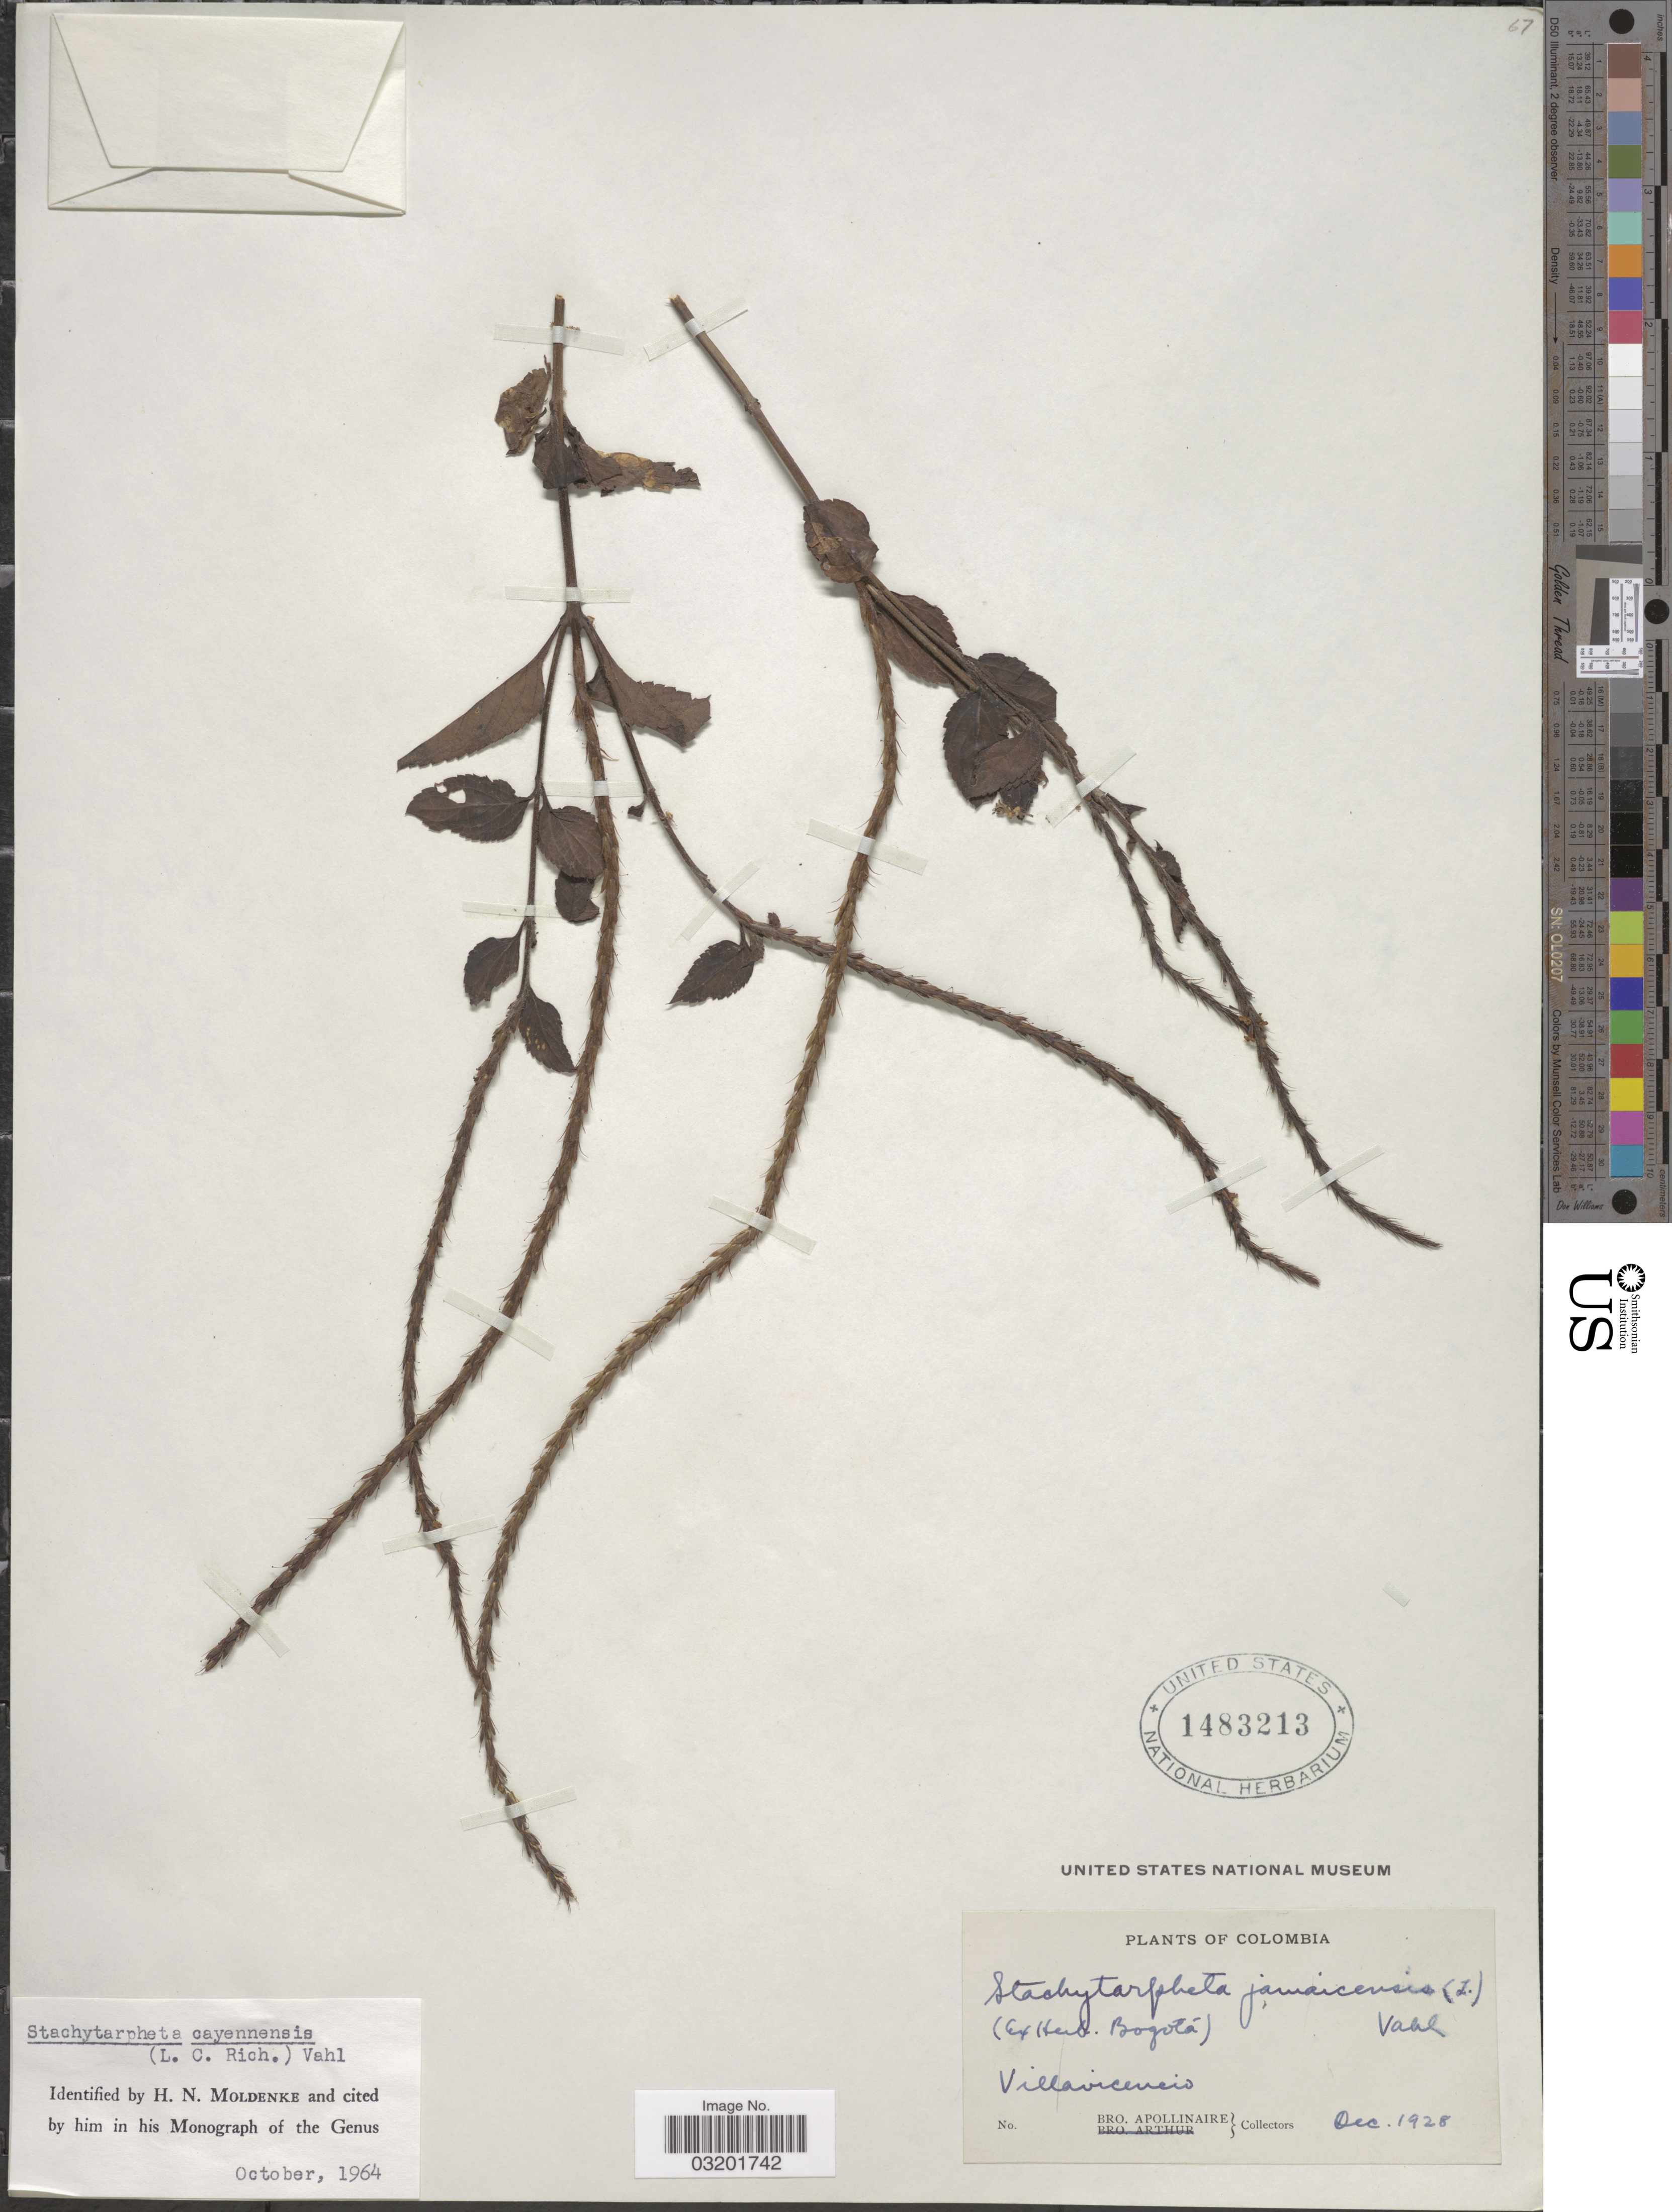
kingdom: Plantae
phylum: Tracheophyta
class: Magnoliopsida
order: Lamiales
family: Verbenaceae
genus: Stachytarpheta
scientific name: Stachytarpheta cayennensis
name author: (Rich.) Vahl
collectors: Bro. Apollinaire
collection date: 1928-12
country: Colombia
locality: Villavicencio.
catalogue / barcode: US 1483213